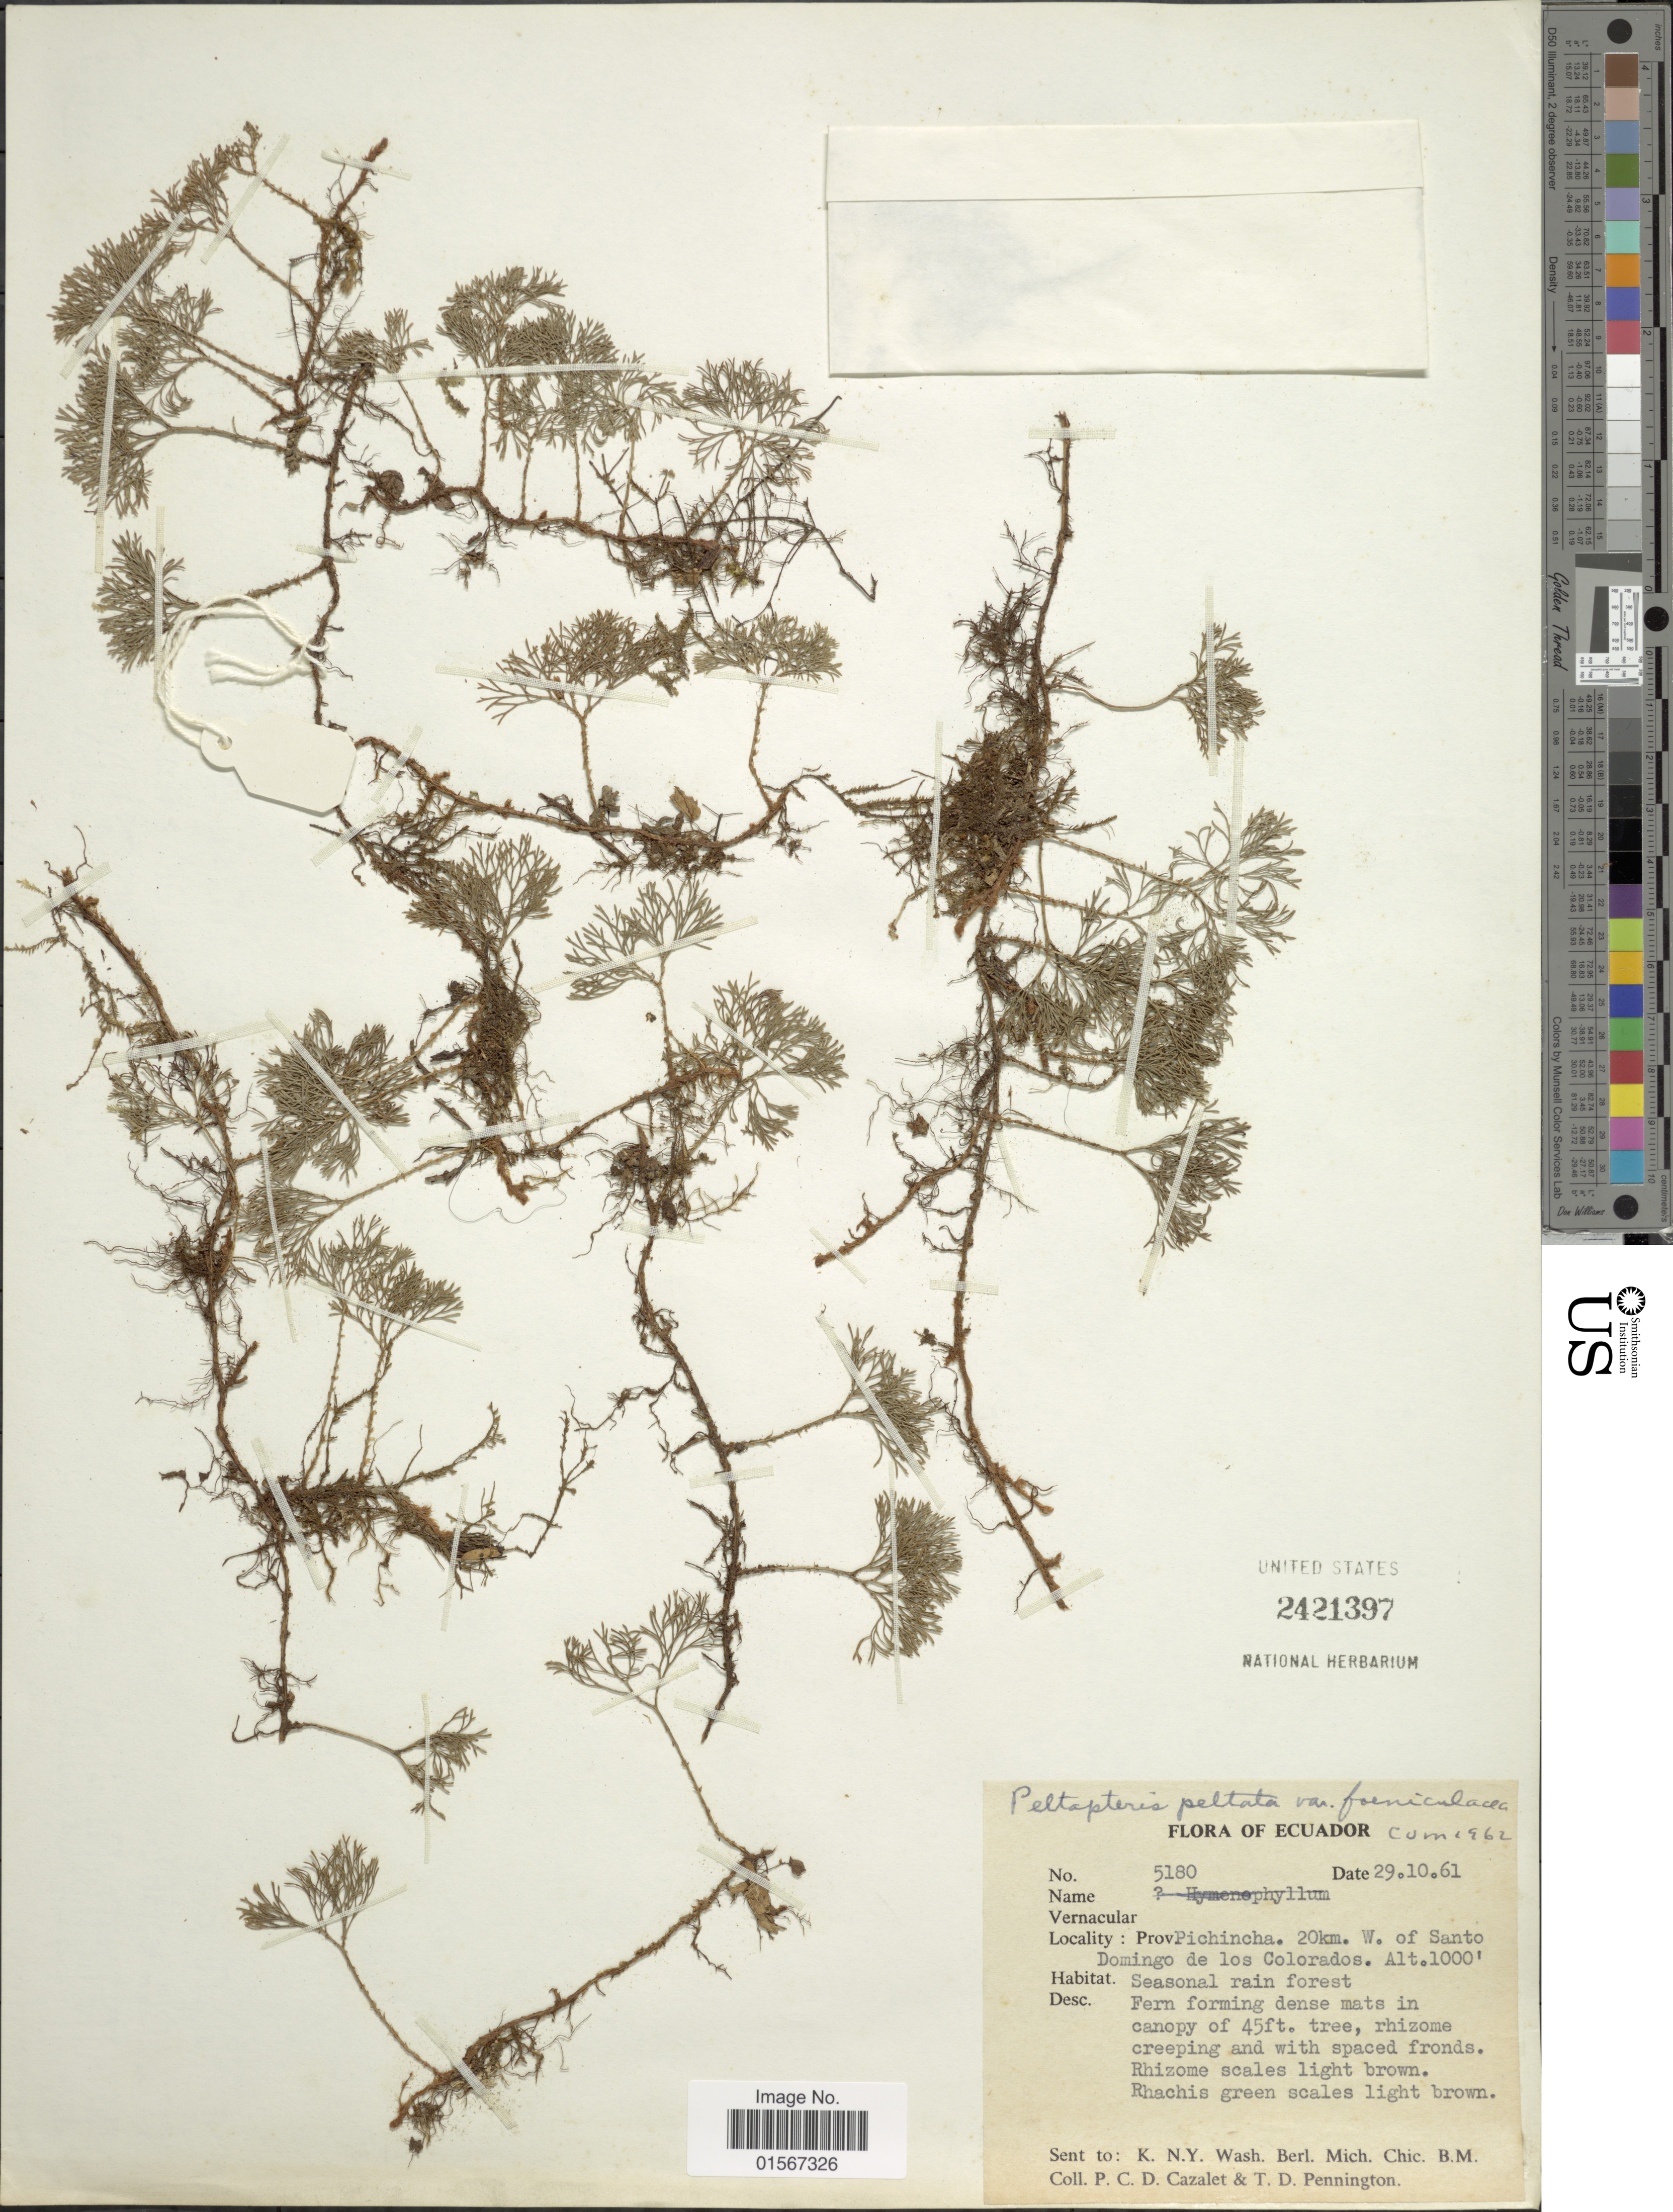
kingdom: Plantae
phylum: Tracheophyta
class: Polypodiopsida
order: Polypodiales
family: Dryopteridaceae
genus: Elaphoglossum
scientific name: Elaphoglossum peltatum f. foeniculaceum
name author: (Hook. & Grev.) Mickel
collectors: P. C. D. Cazalet & T. D. Pennington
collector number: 5180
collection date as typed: Transcribed d/m/y: 29/10/61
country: Ecuador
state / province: Pichincha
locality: Ecuador, Prov. Pichincha. 20km. W. of Santo Domingo de los Colorados.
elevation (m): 305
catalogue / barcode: US 2421397